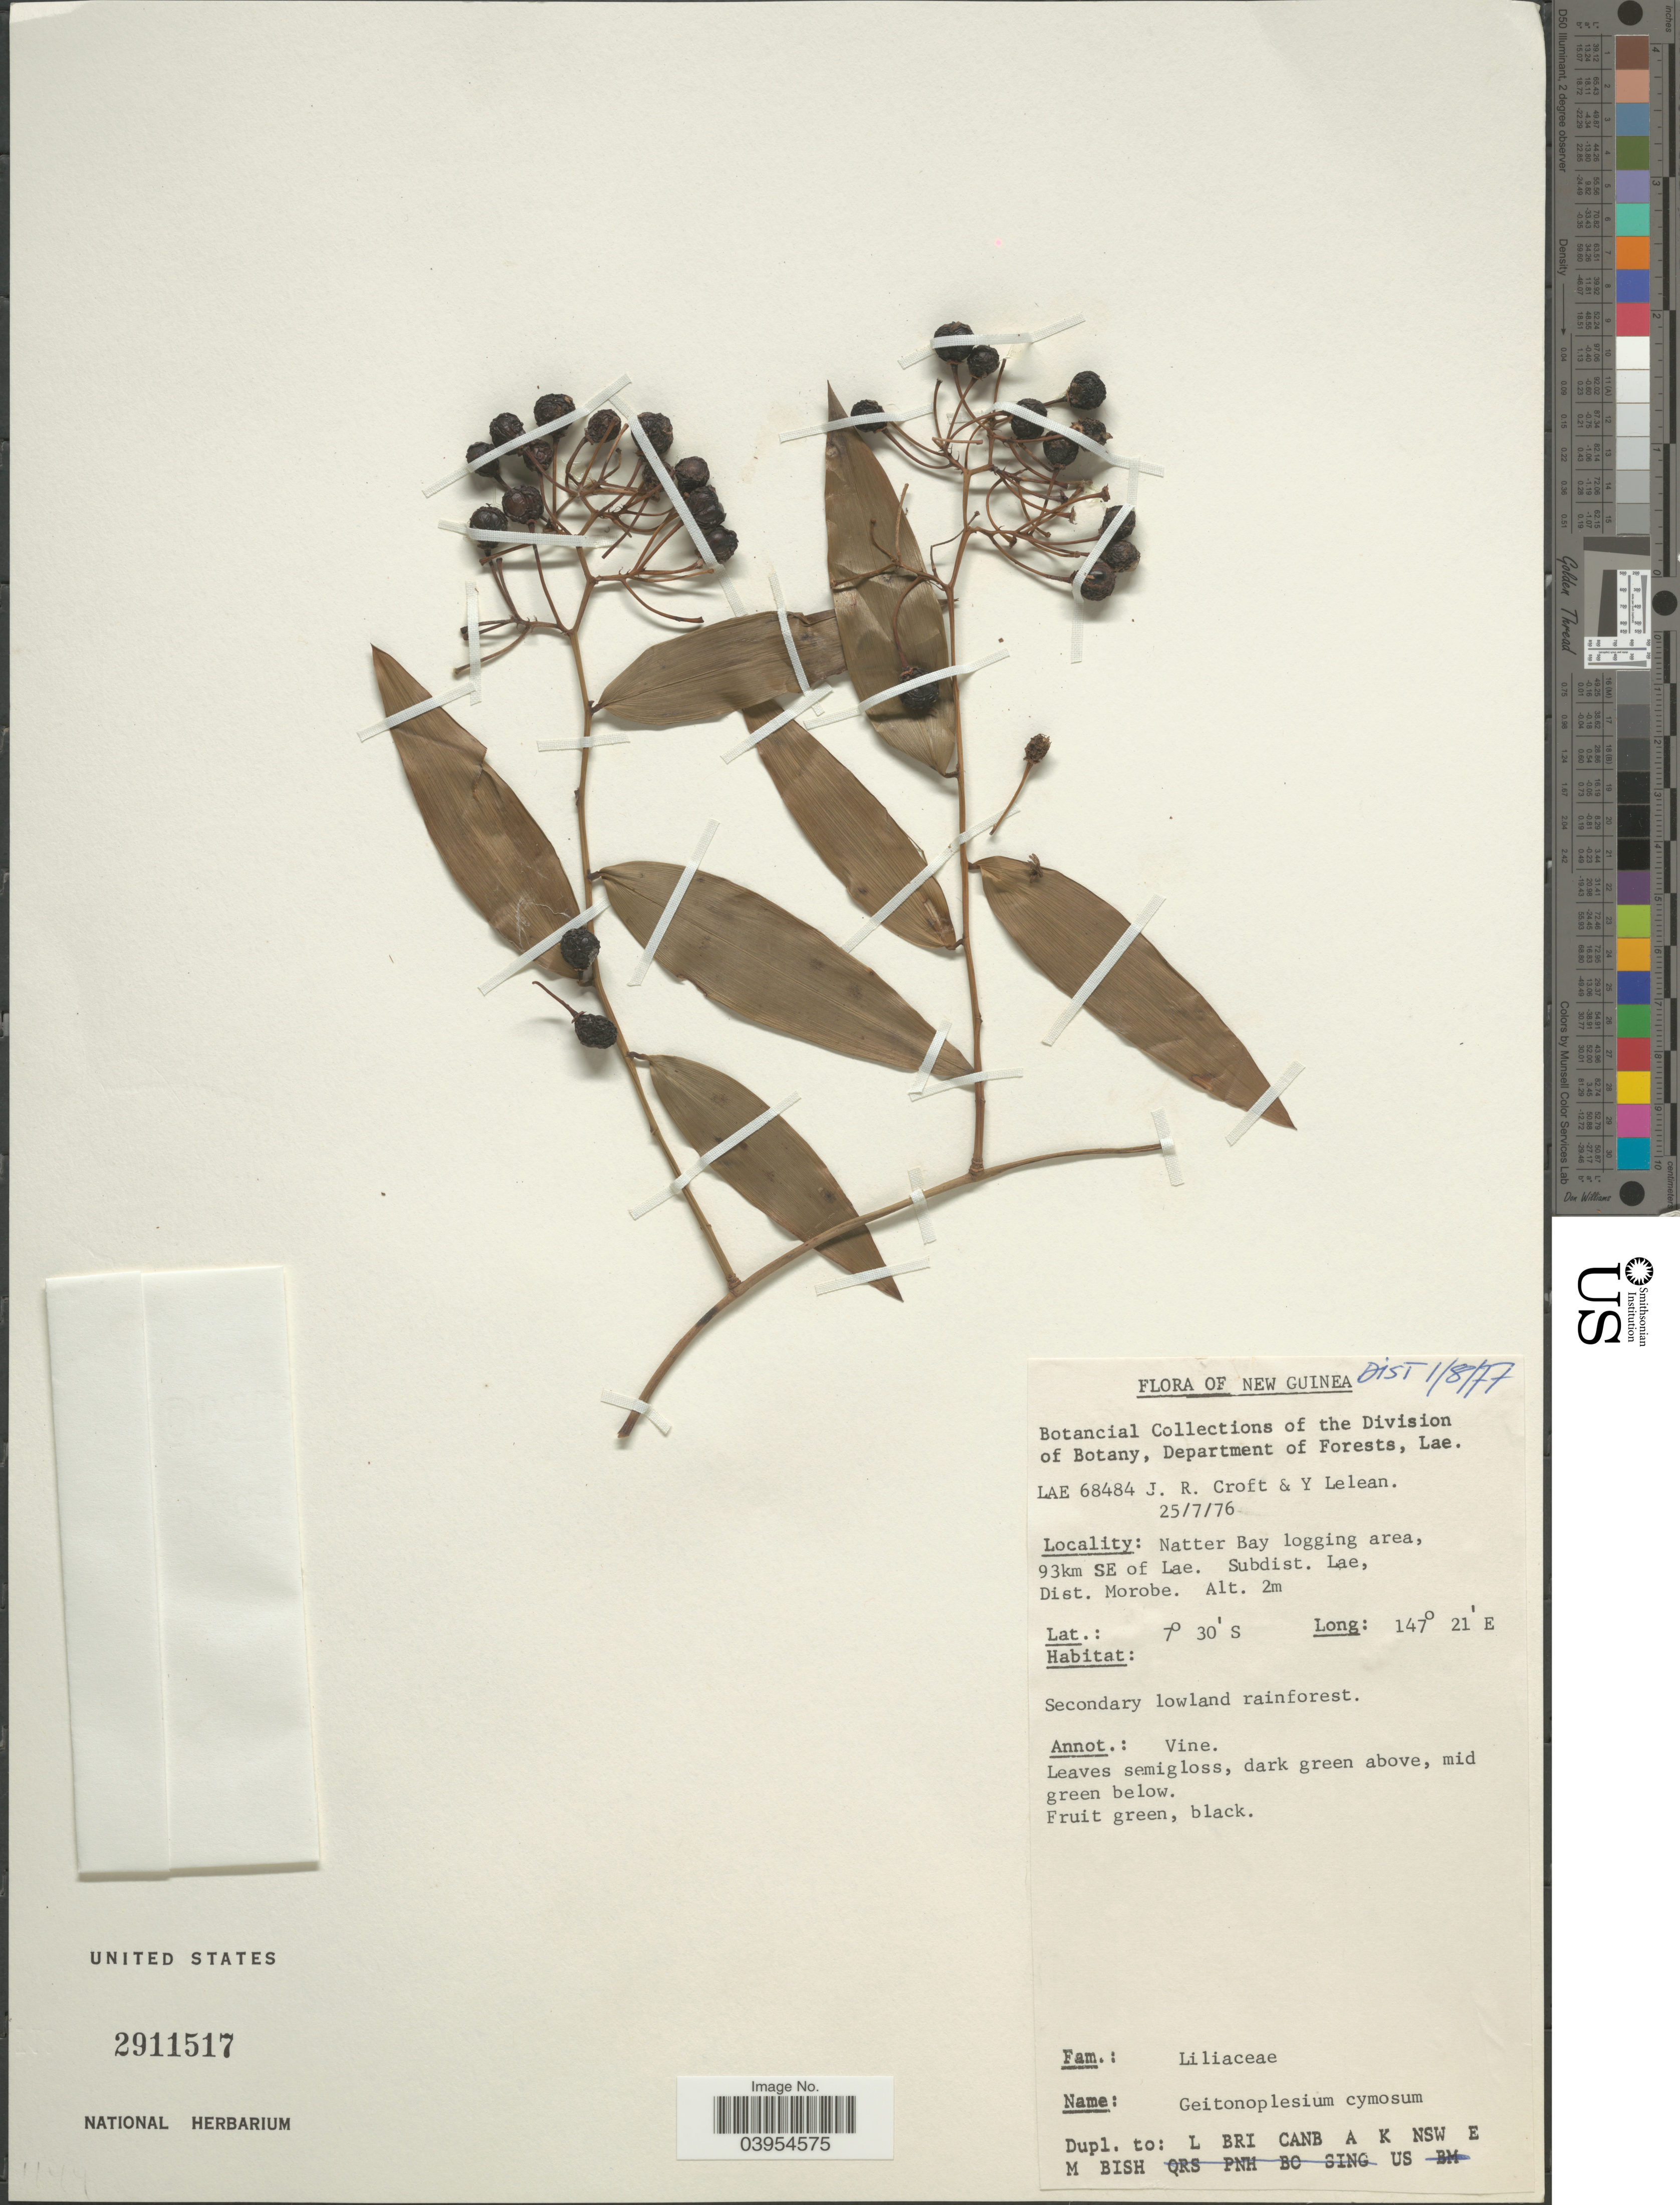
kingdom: Plantae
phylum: Tracheophyta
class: Liliopsida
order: Asparagales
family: Asphodelaceae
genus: Geitonoplesium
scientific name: Geitonoplesium cymosum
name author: (R. Br.) A. Cunn. ex Hook.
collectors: J. R. Croft & Y. Lelean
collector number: LAE 68484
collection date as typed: Transcribed d/m/y: 25/7/76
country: Papua New Guinea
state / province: Morobe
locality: New Guinea. Natter Bay logging area, 93km SE of Lae. Subdist. Lae, Dist. Morobe.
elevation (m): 2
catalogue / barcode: US 2911517